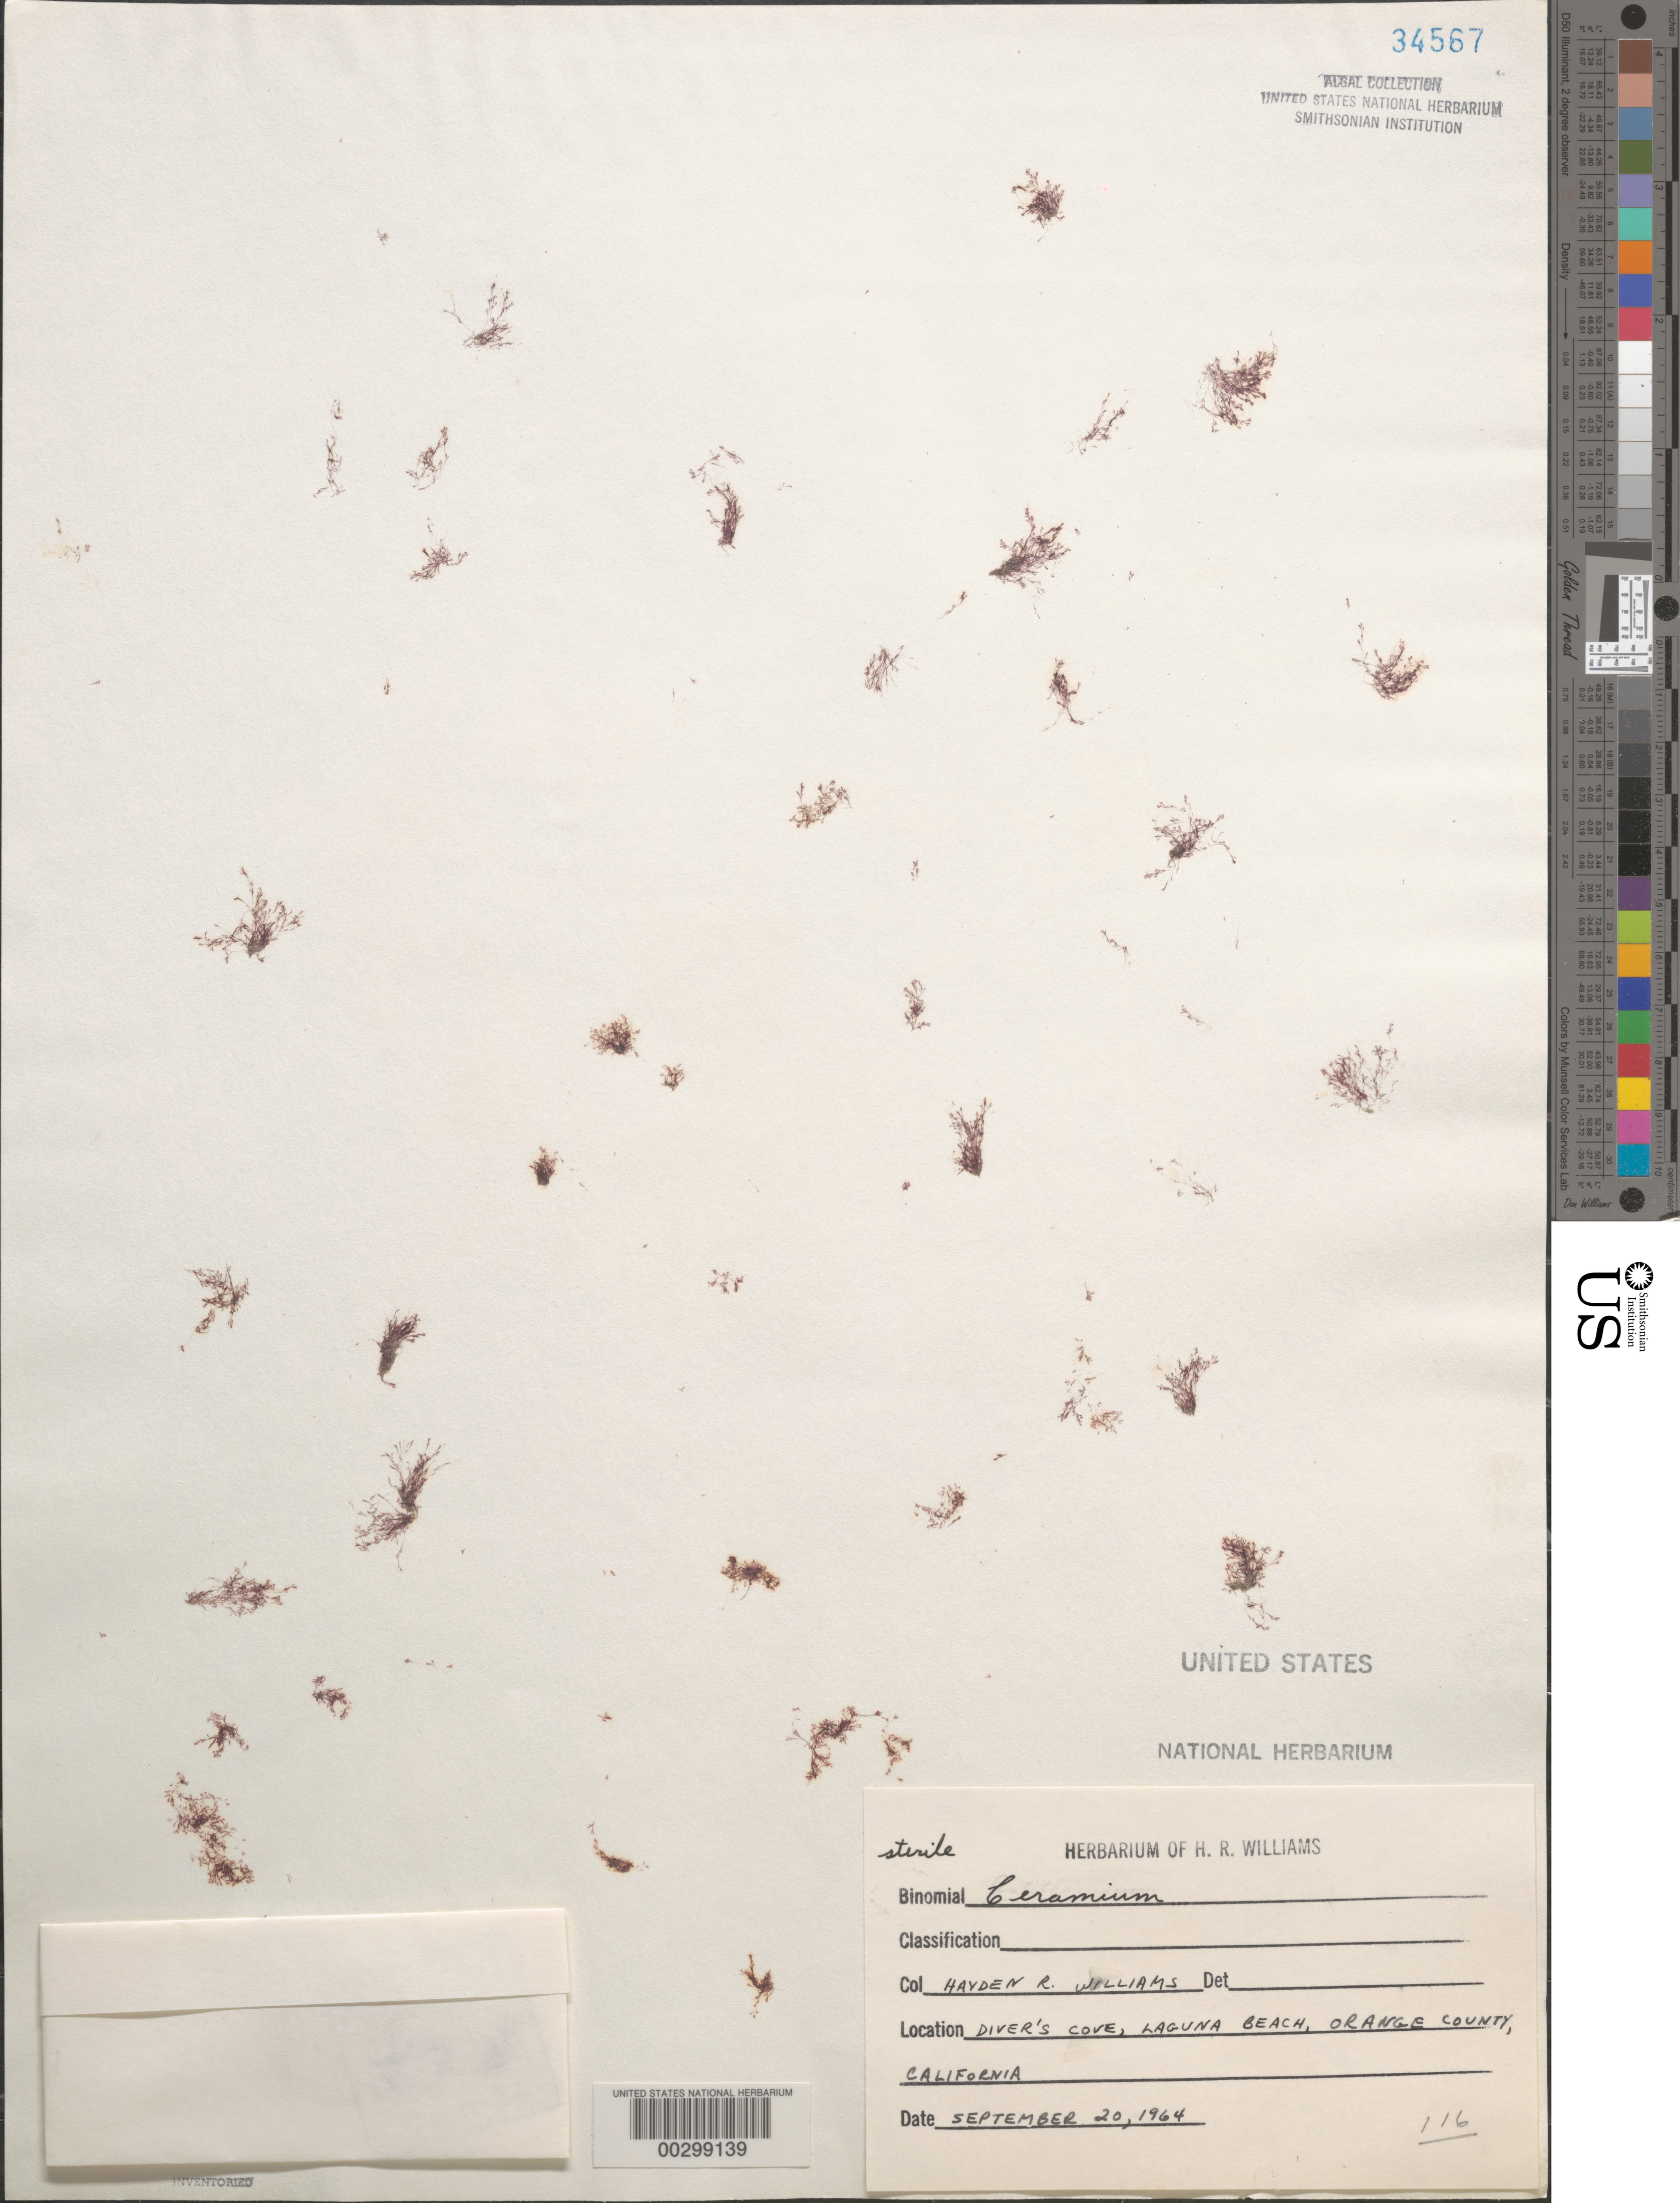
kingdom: Plantae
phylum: Rhodophyta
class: Florideophyceae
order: Ceramiales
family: Ceramiaceae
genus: Ceramium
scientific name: Ceramium sp.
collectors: H. R. Williams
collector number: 116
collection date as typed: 20 Sep 1964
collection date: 1964-09-20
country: United States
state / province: California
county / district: Orange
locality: Divers Cove, Laguna Beach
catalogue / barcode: US 34567